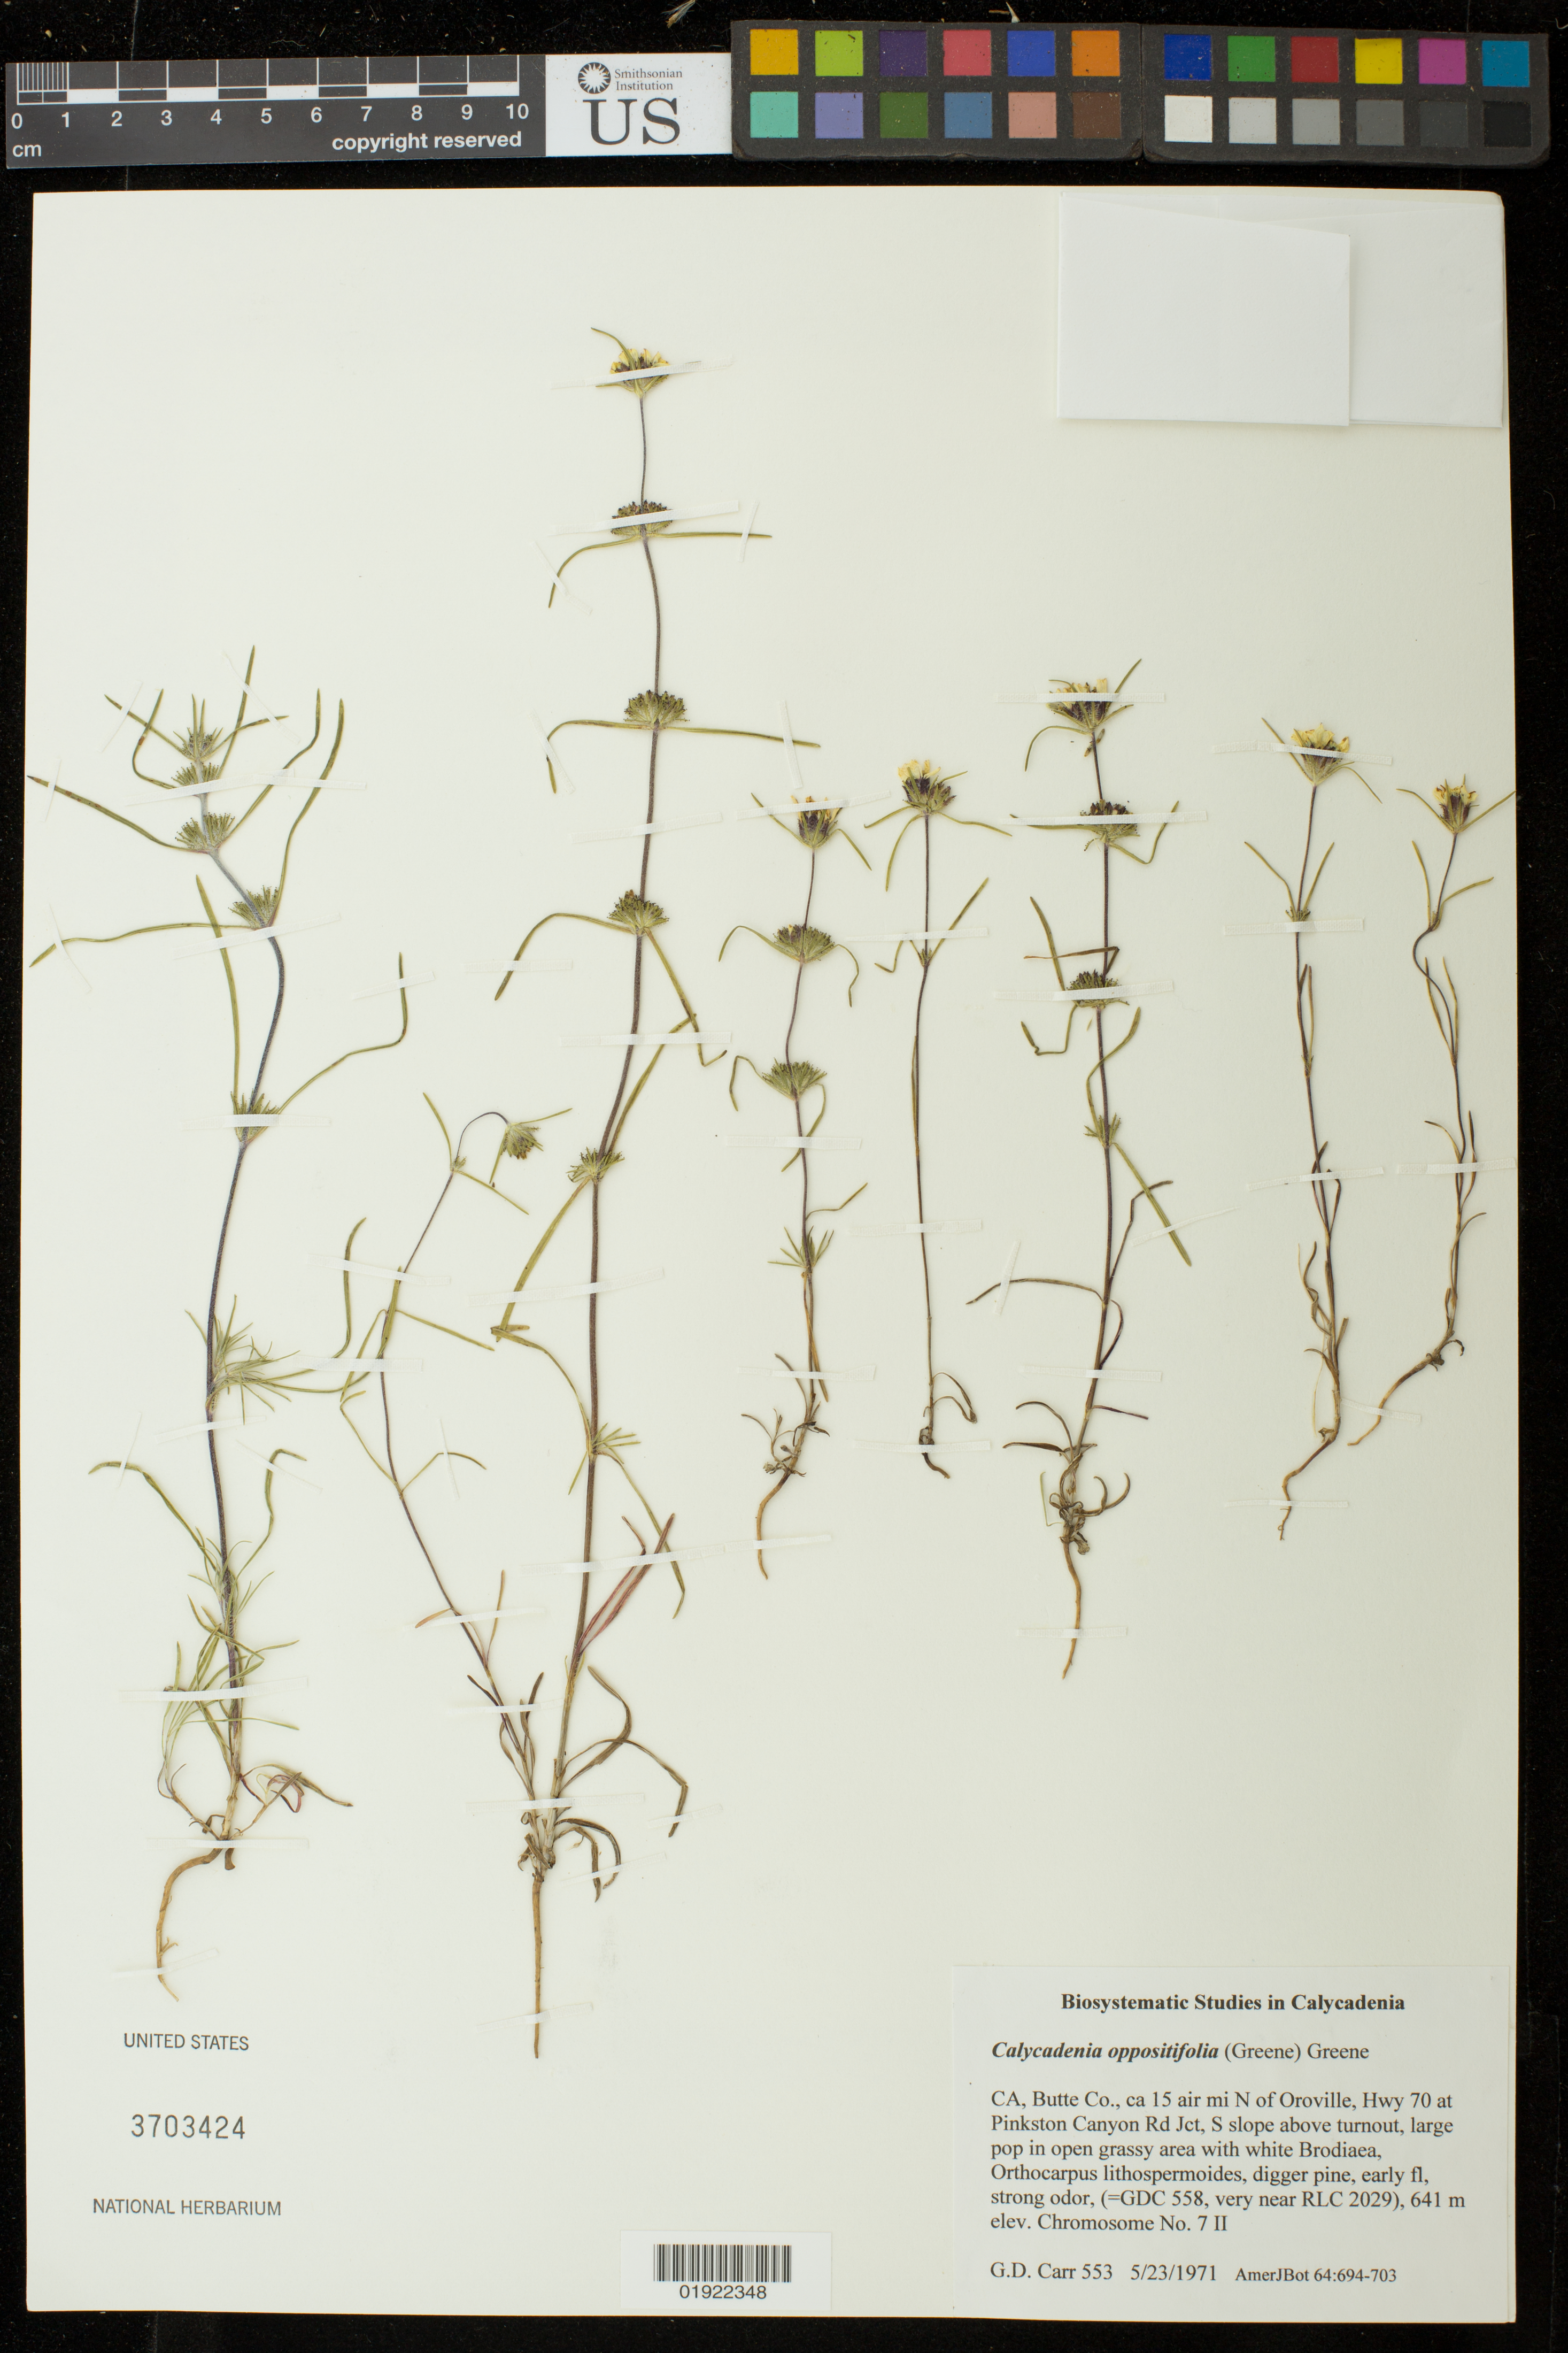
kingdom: Plantae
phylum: Tracheophyta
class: Magnoliopsida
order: Asterales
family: Asteraceae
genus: Calycadenia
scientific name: Calycadenia oppositifolia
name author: (Greene) Greene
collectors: G. Carr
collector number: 553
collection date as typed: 5/23/1971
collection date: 1971-05-23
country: United States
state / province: California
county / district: Butte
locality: ca 15 air mi N of Oroville, Hwy 70 at Pinkston Canyon Rd Jct, S slope above turnout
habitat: large pop in open grassy area with white Brodiaea, Orthocarpus lithospermoides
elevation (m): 641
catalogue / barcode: US 3703424